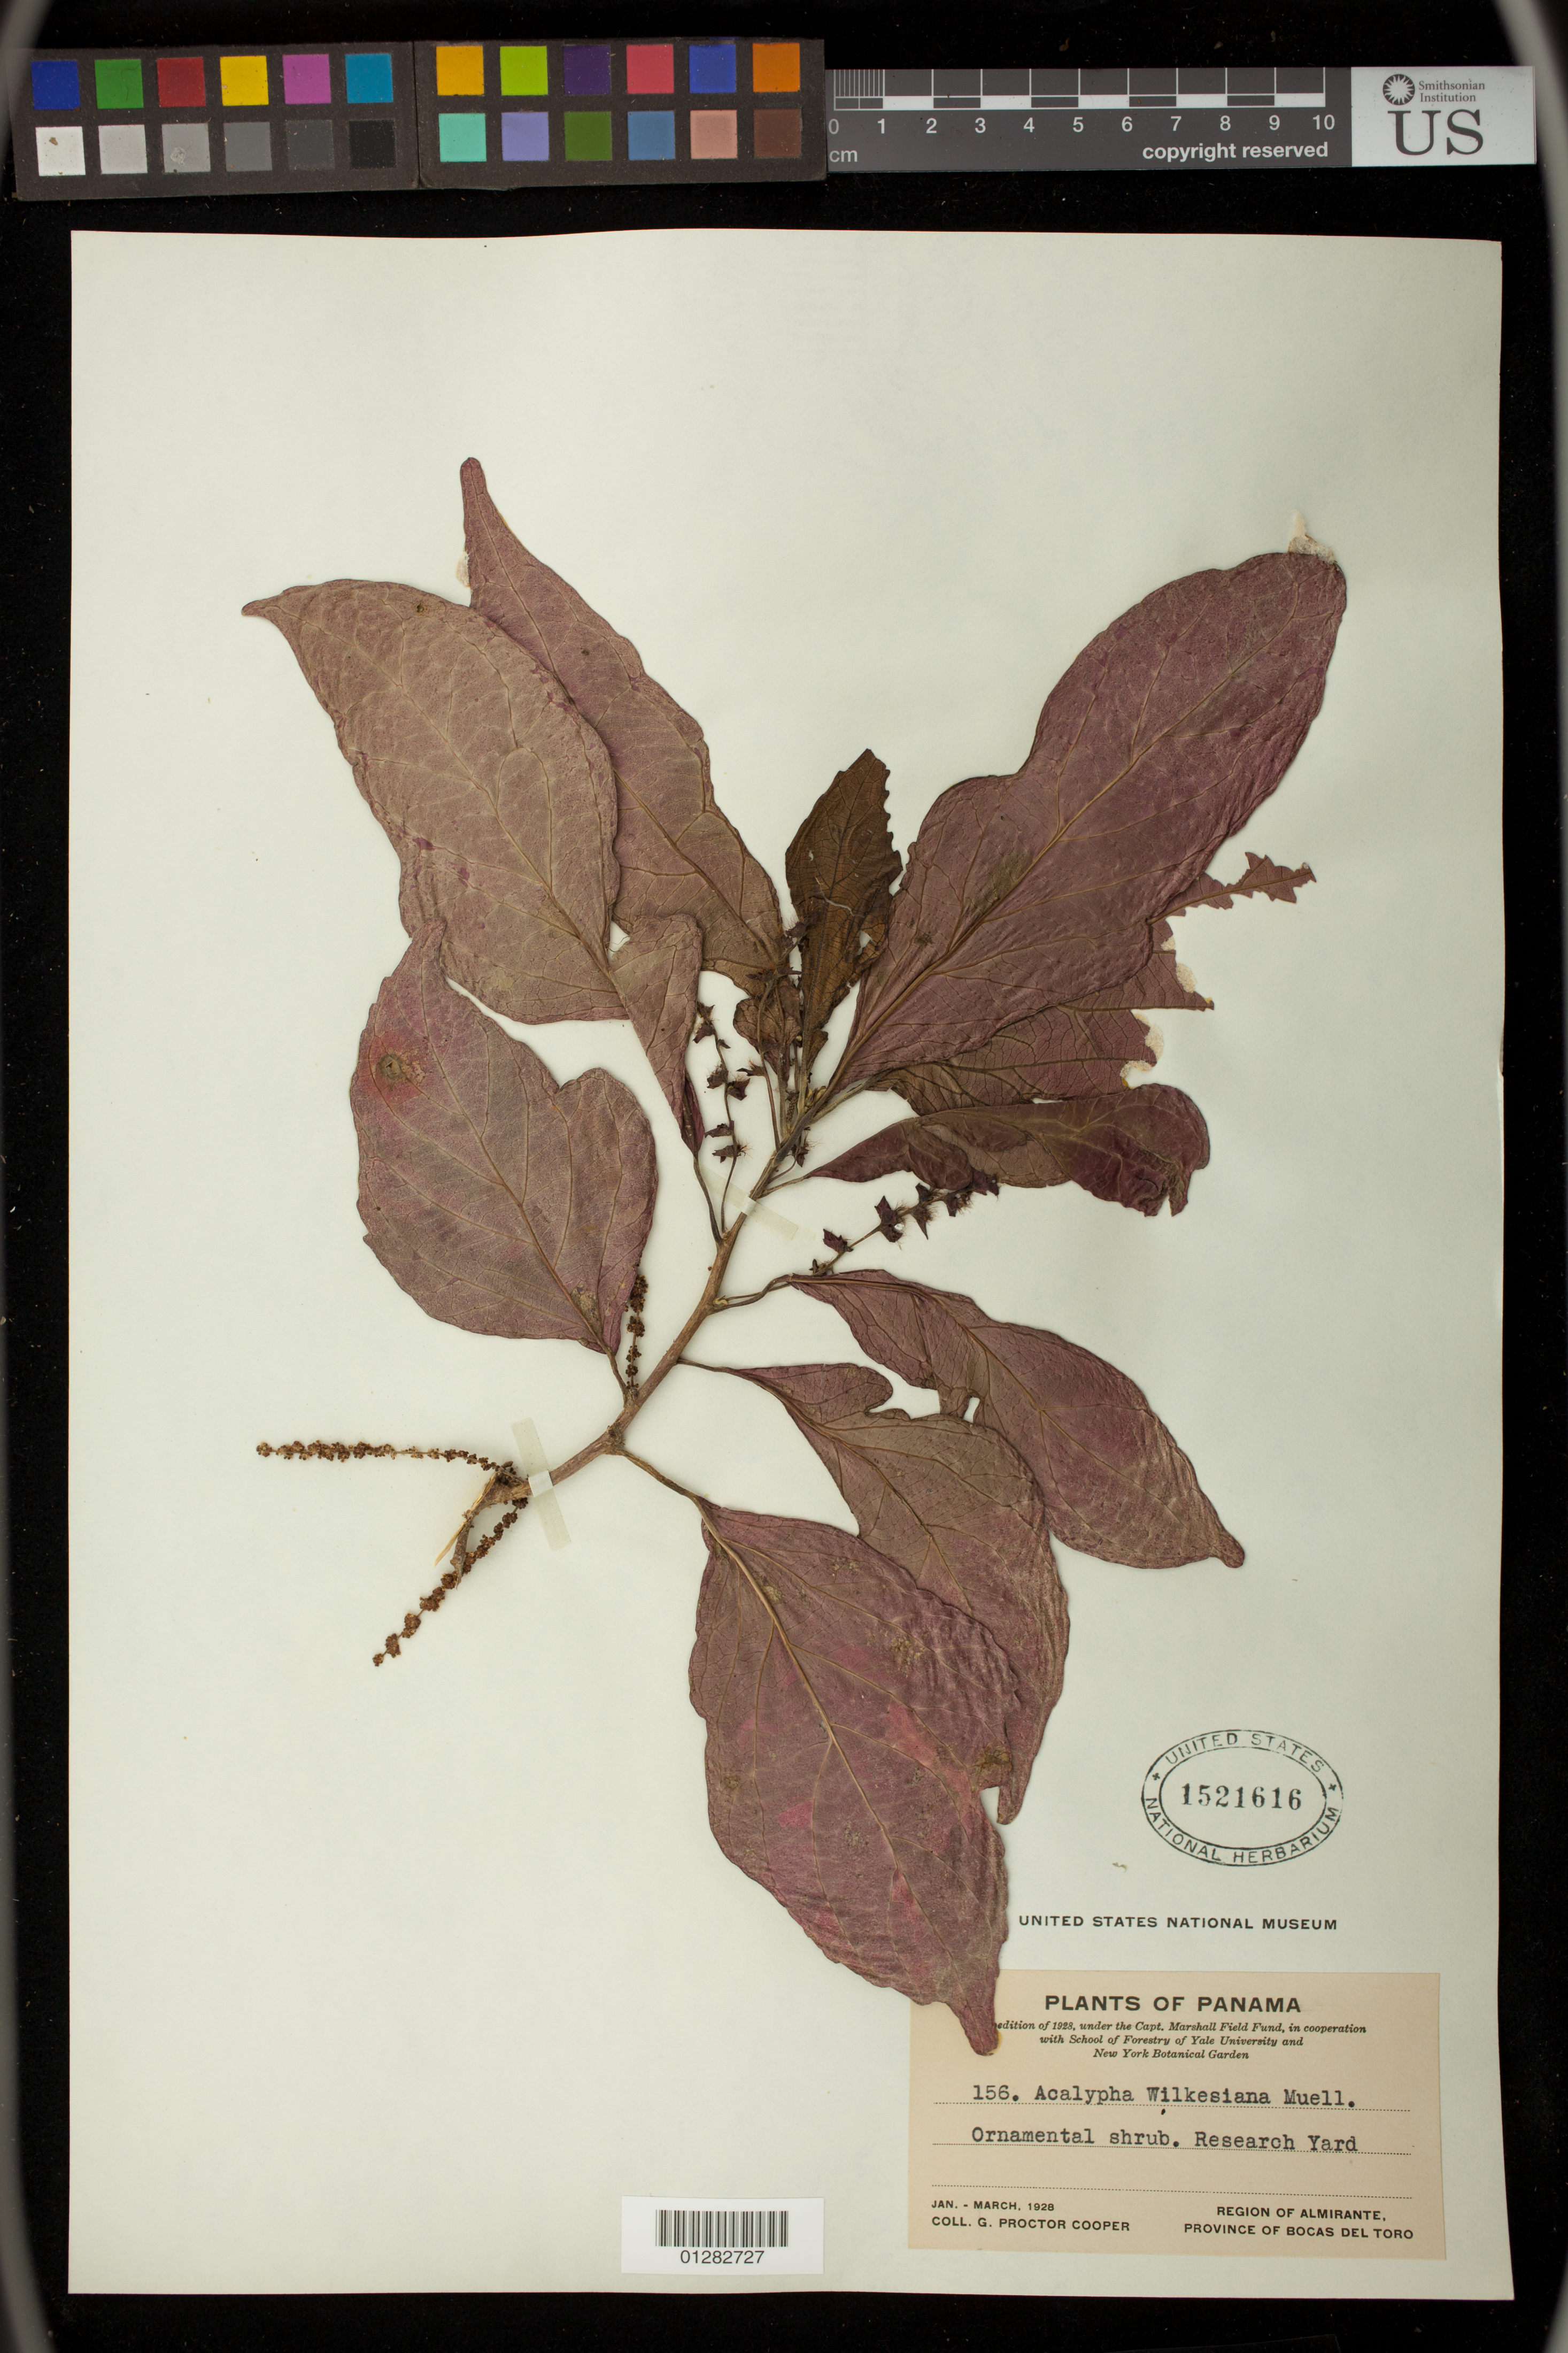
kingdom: Plantae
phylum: Tracheophyta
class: Magnoliopsida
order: Malpighiales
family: Euphorbiaceae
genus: Acalypha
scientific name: Acalypha wilkesiana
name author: Müll. Arg. in DC.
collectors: G. Cooper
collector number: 156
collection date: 1928-01/1928-03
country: Panama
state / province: Bocas del Toro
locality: Region of Almirante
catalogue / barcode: US 1521616